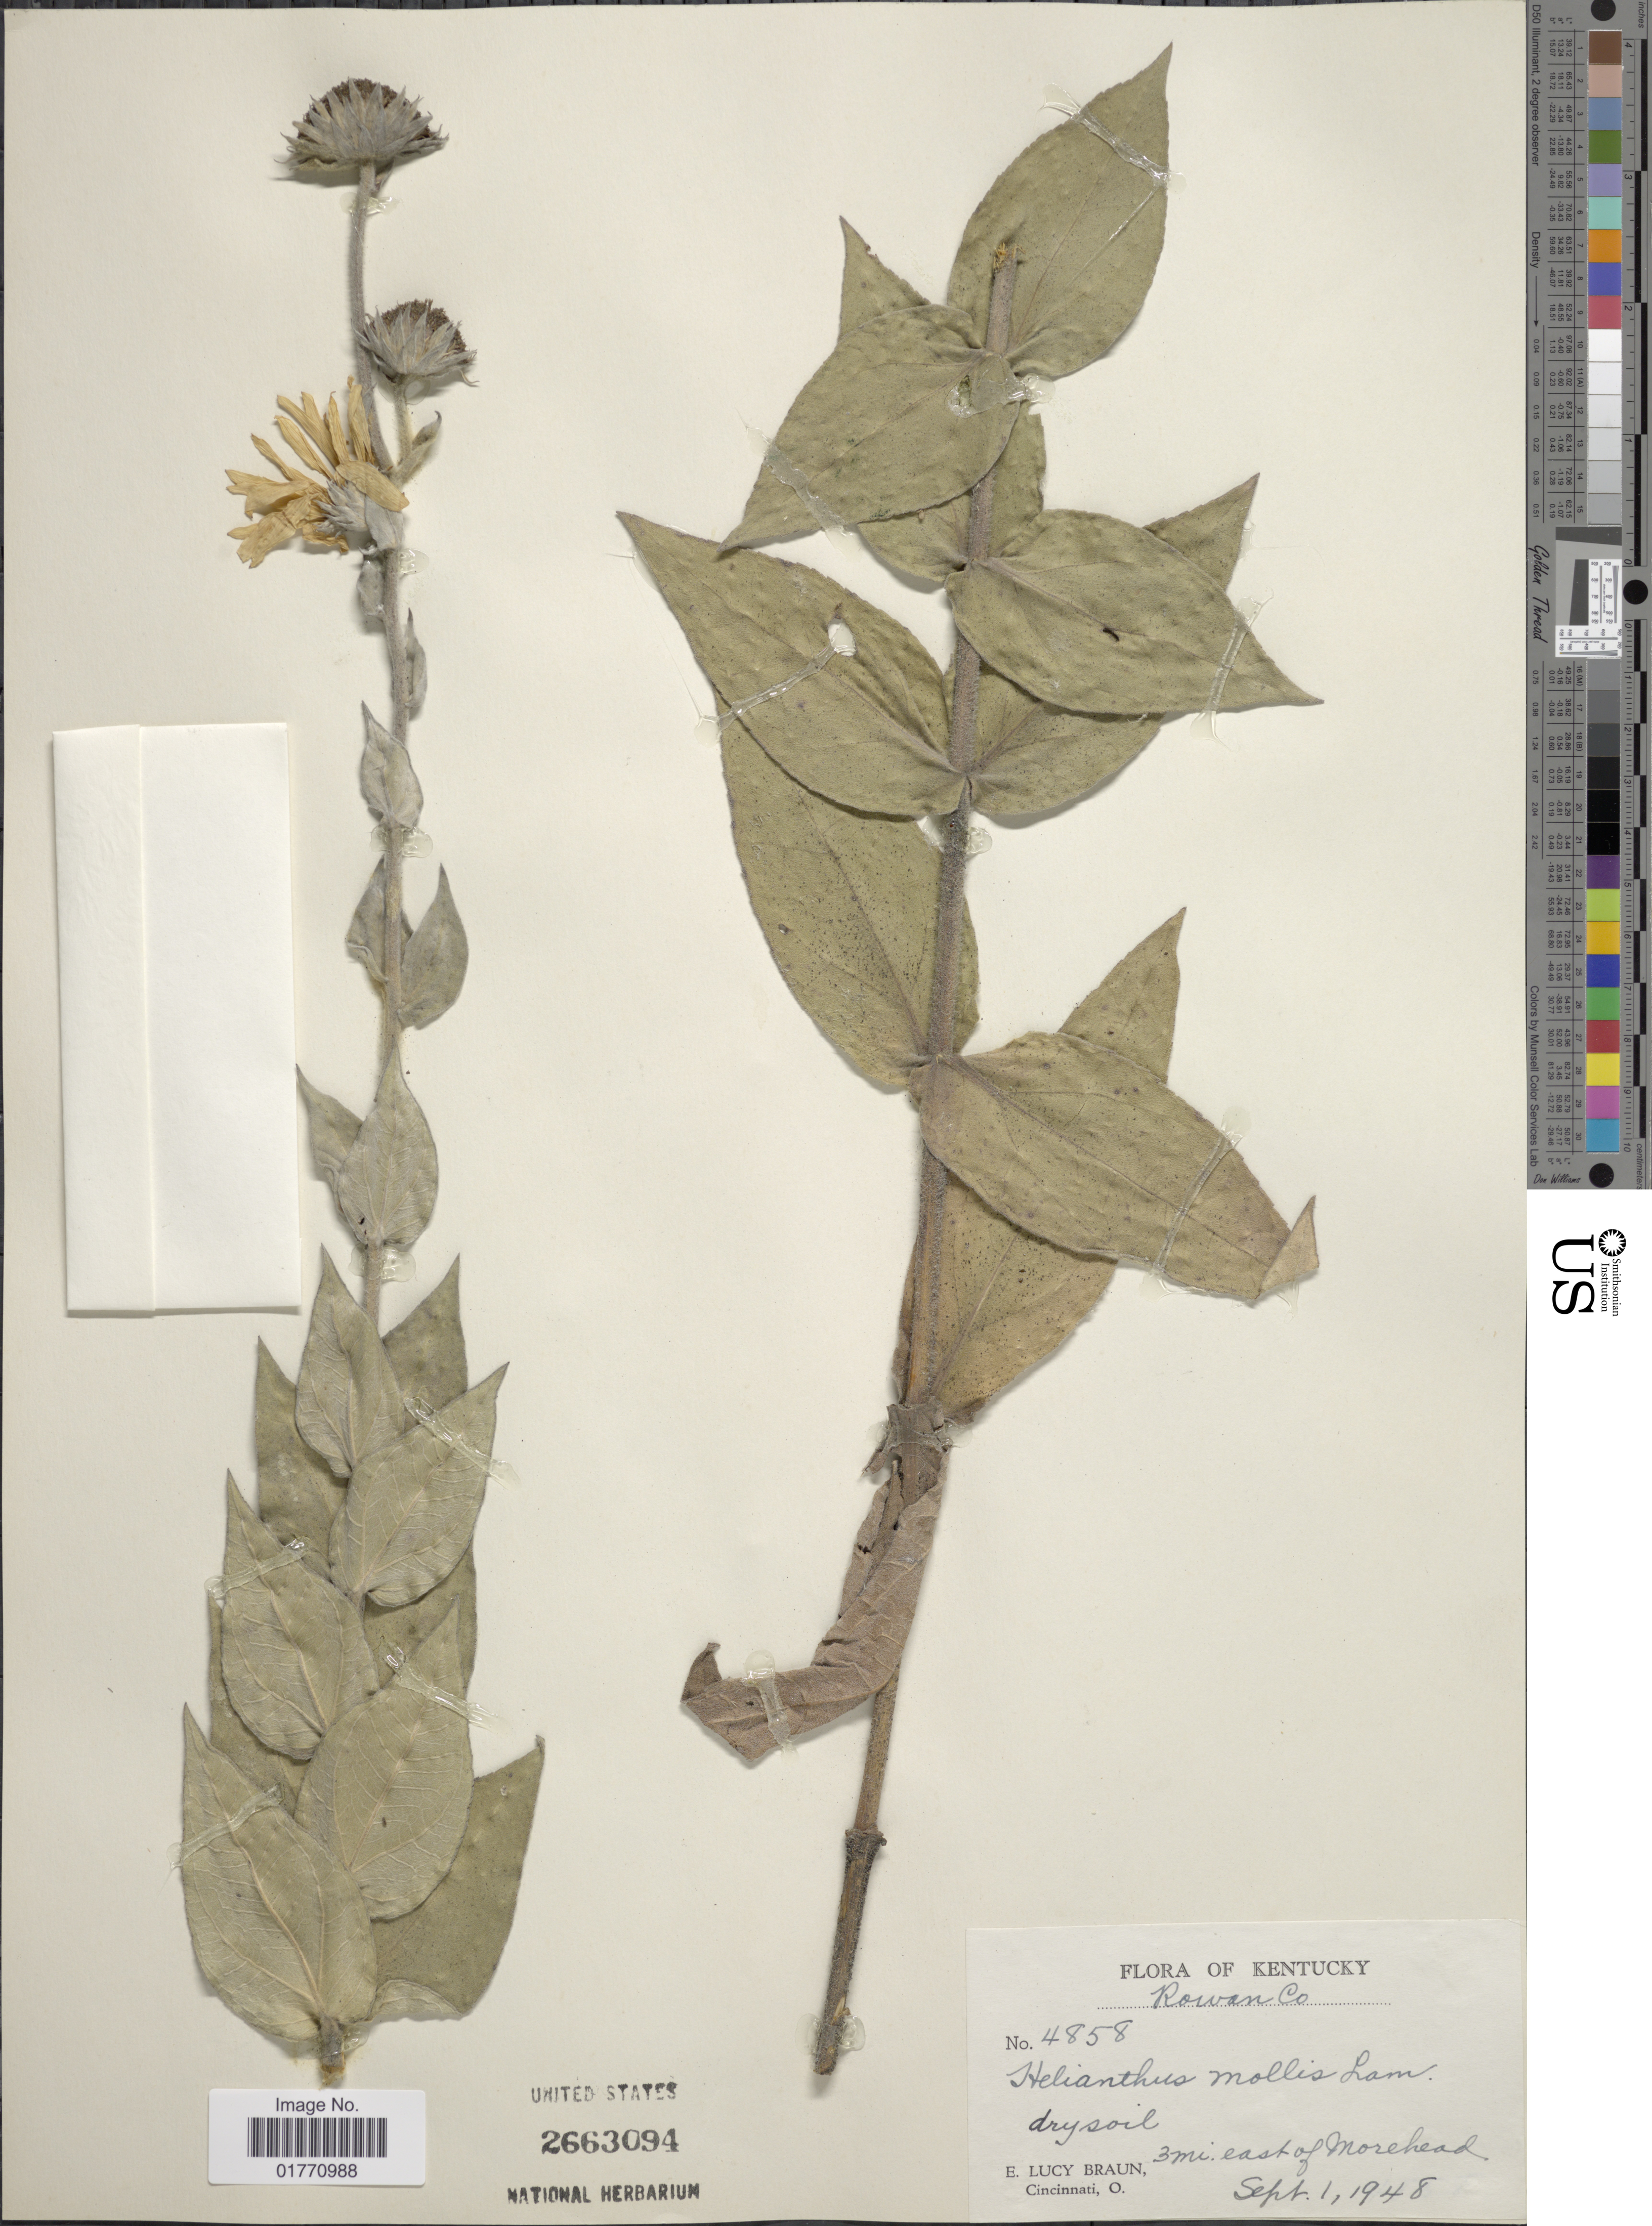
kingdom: Plantae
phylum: Tracheophyta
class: Magnoliopsida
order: Asterales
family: Asteraceae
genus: Helianthus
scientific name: Helianthus mollis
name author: Lam.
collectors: E. L. Braun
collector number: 4858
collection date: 1948-09-01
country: United States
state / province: Kentucky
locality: Rowan Co, 3 mi. east of Morehead.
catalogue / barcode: US 2663094